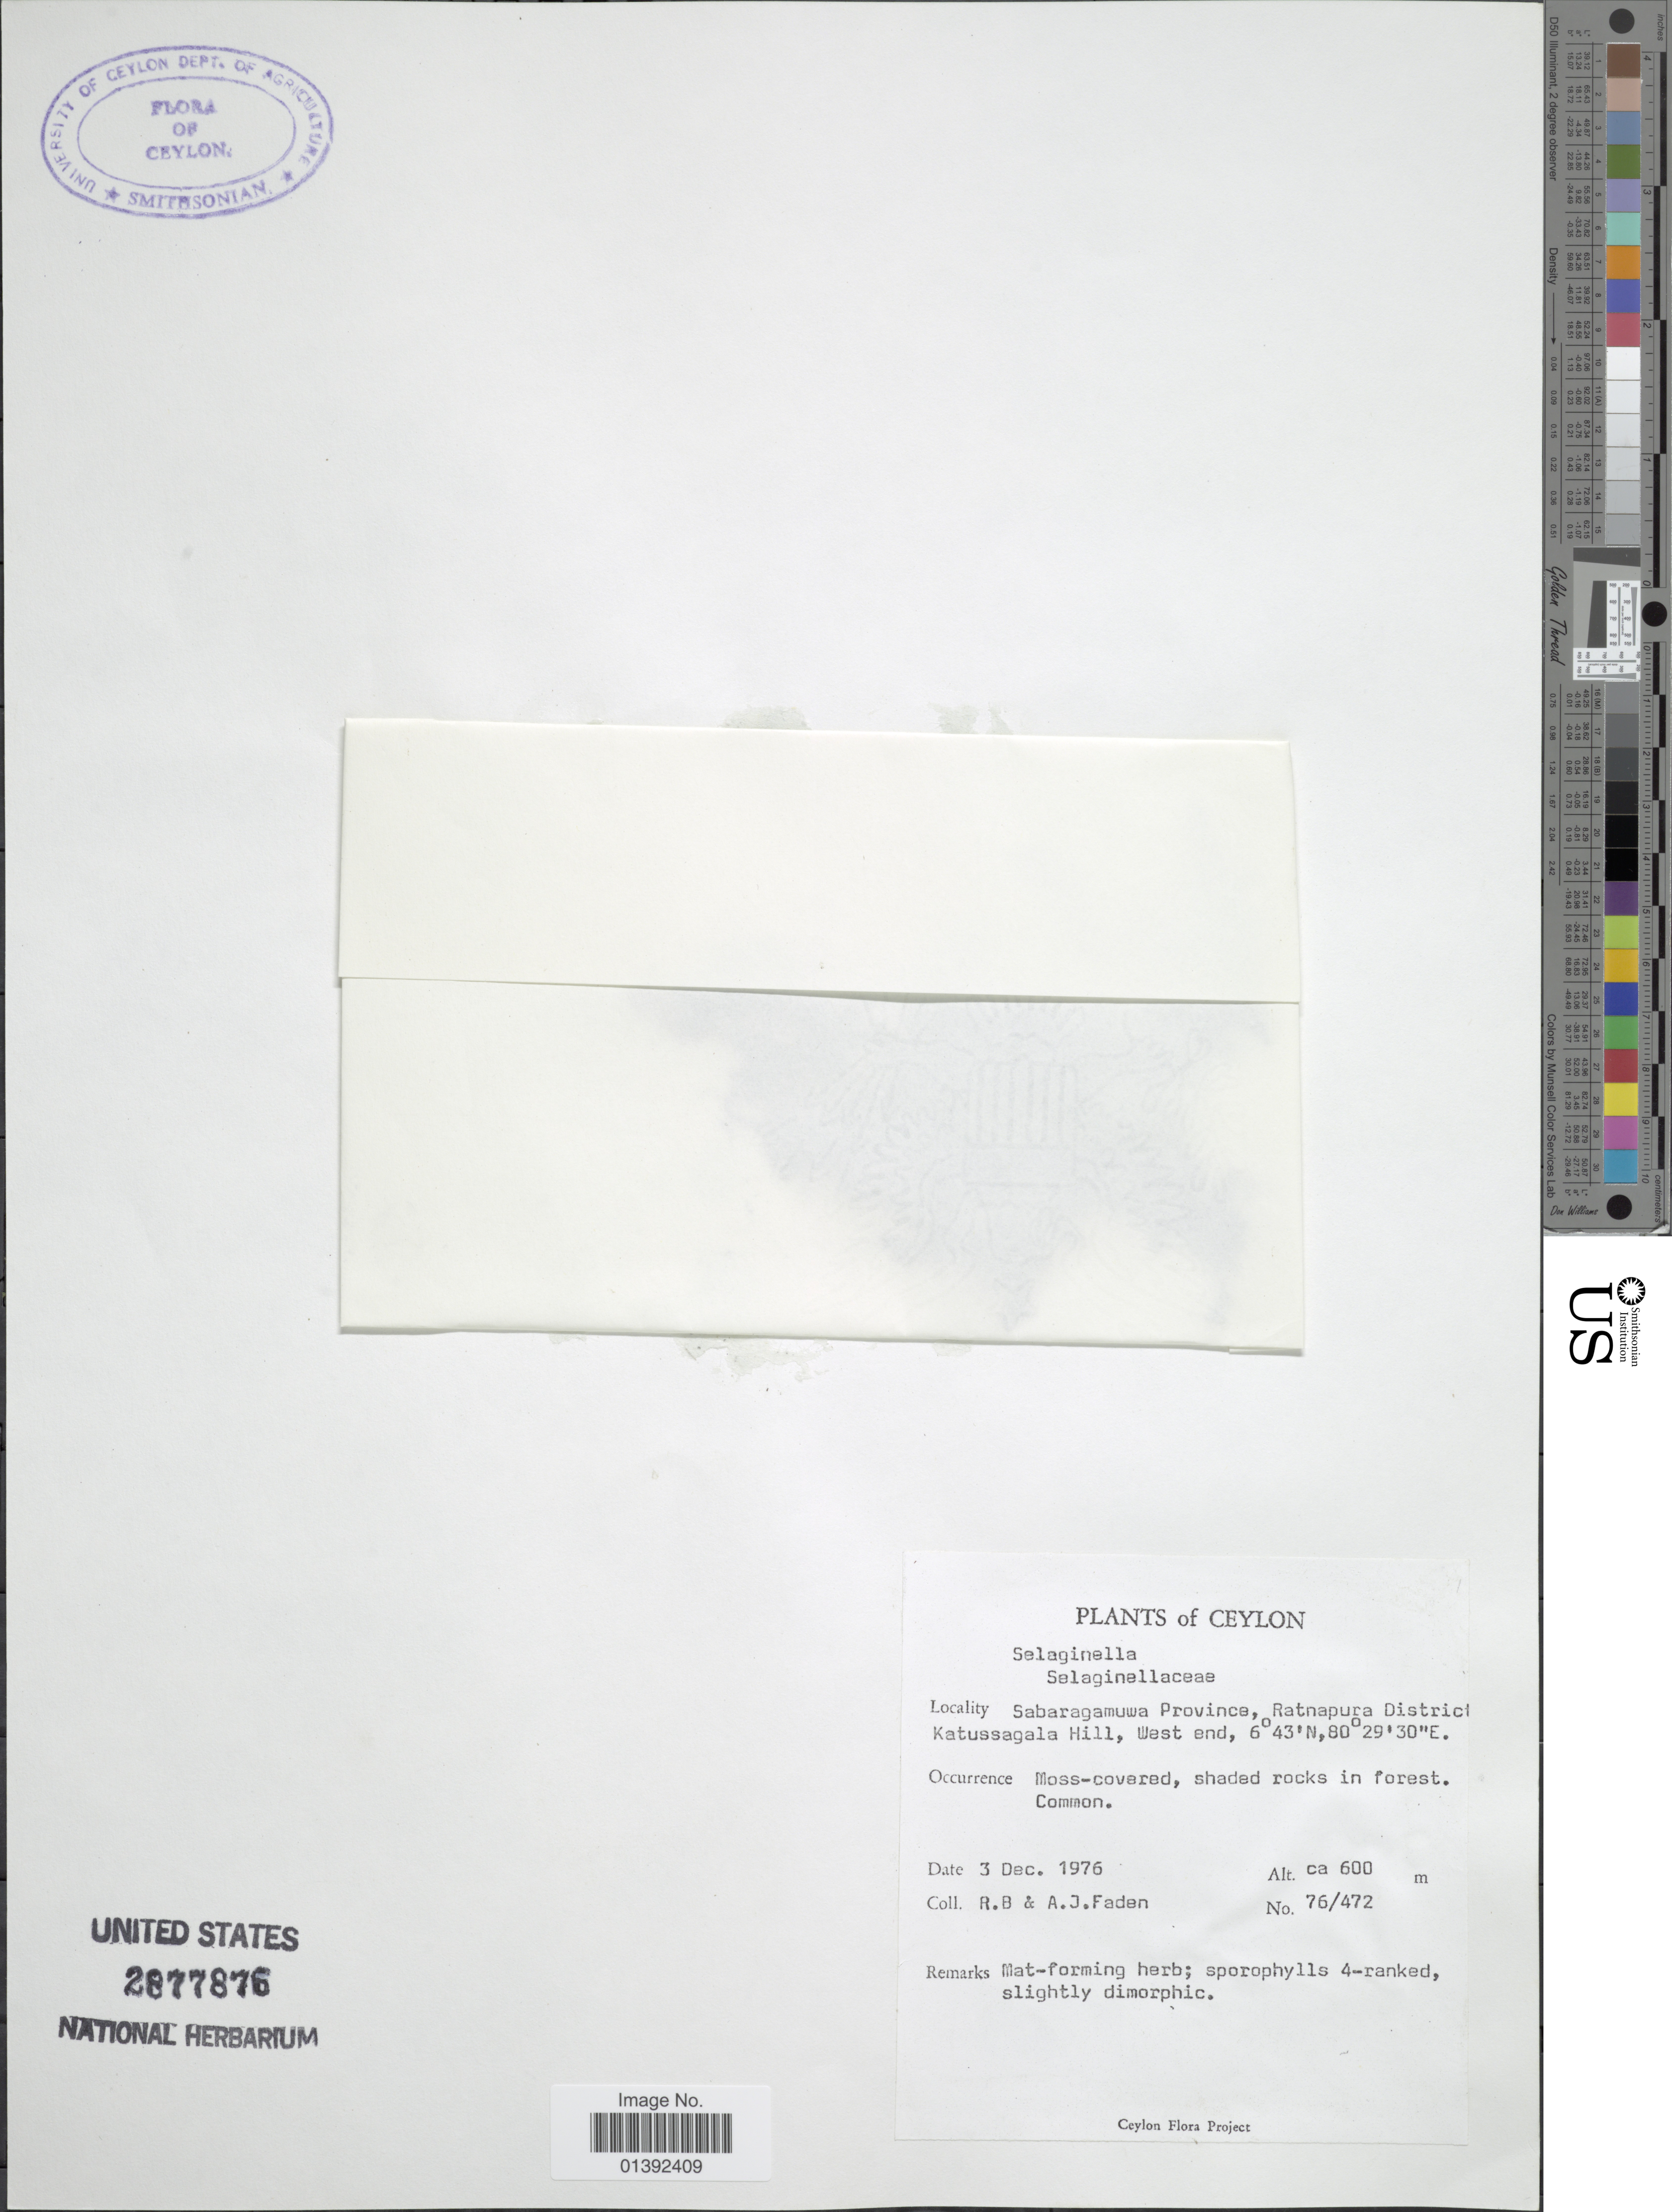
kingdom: Plantae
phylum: Tracheophyta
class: Lycopodiopsida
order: Selaginellales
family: Selaginellaceae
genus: Selaginella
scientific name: Selaginella sp.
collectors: R. B. Faden & A. J. Faden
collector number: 76/472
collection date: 1976-12-03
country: Sri Lanka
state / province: Sabaragamuwa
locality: Ceylon, Ratnapura District, Katussagala Hill, west end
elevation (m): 600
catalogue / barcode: US 2877876